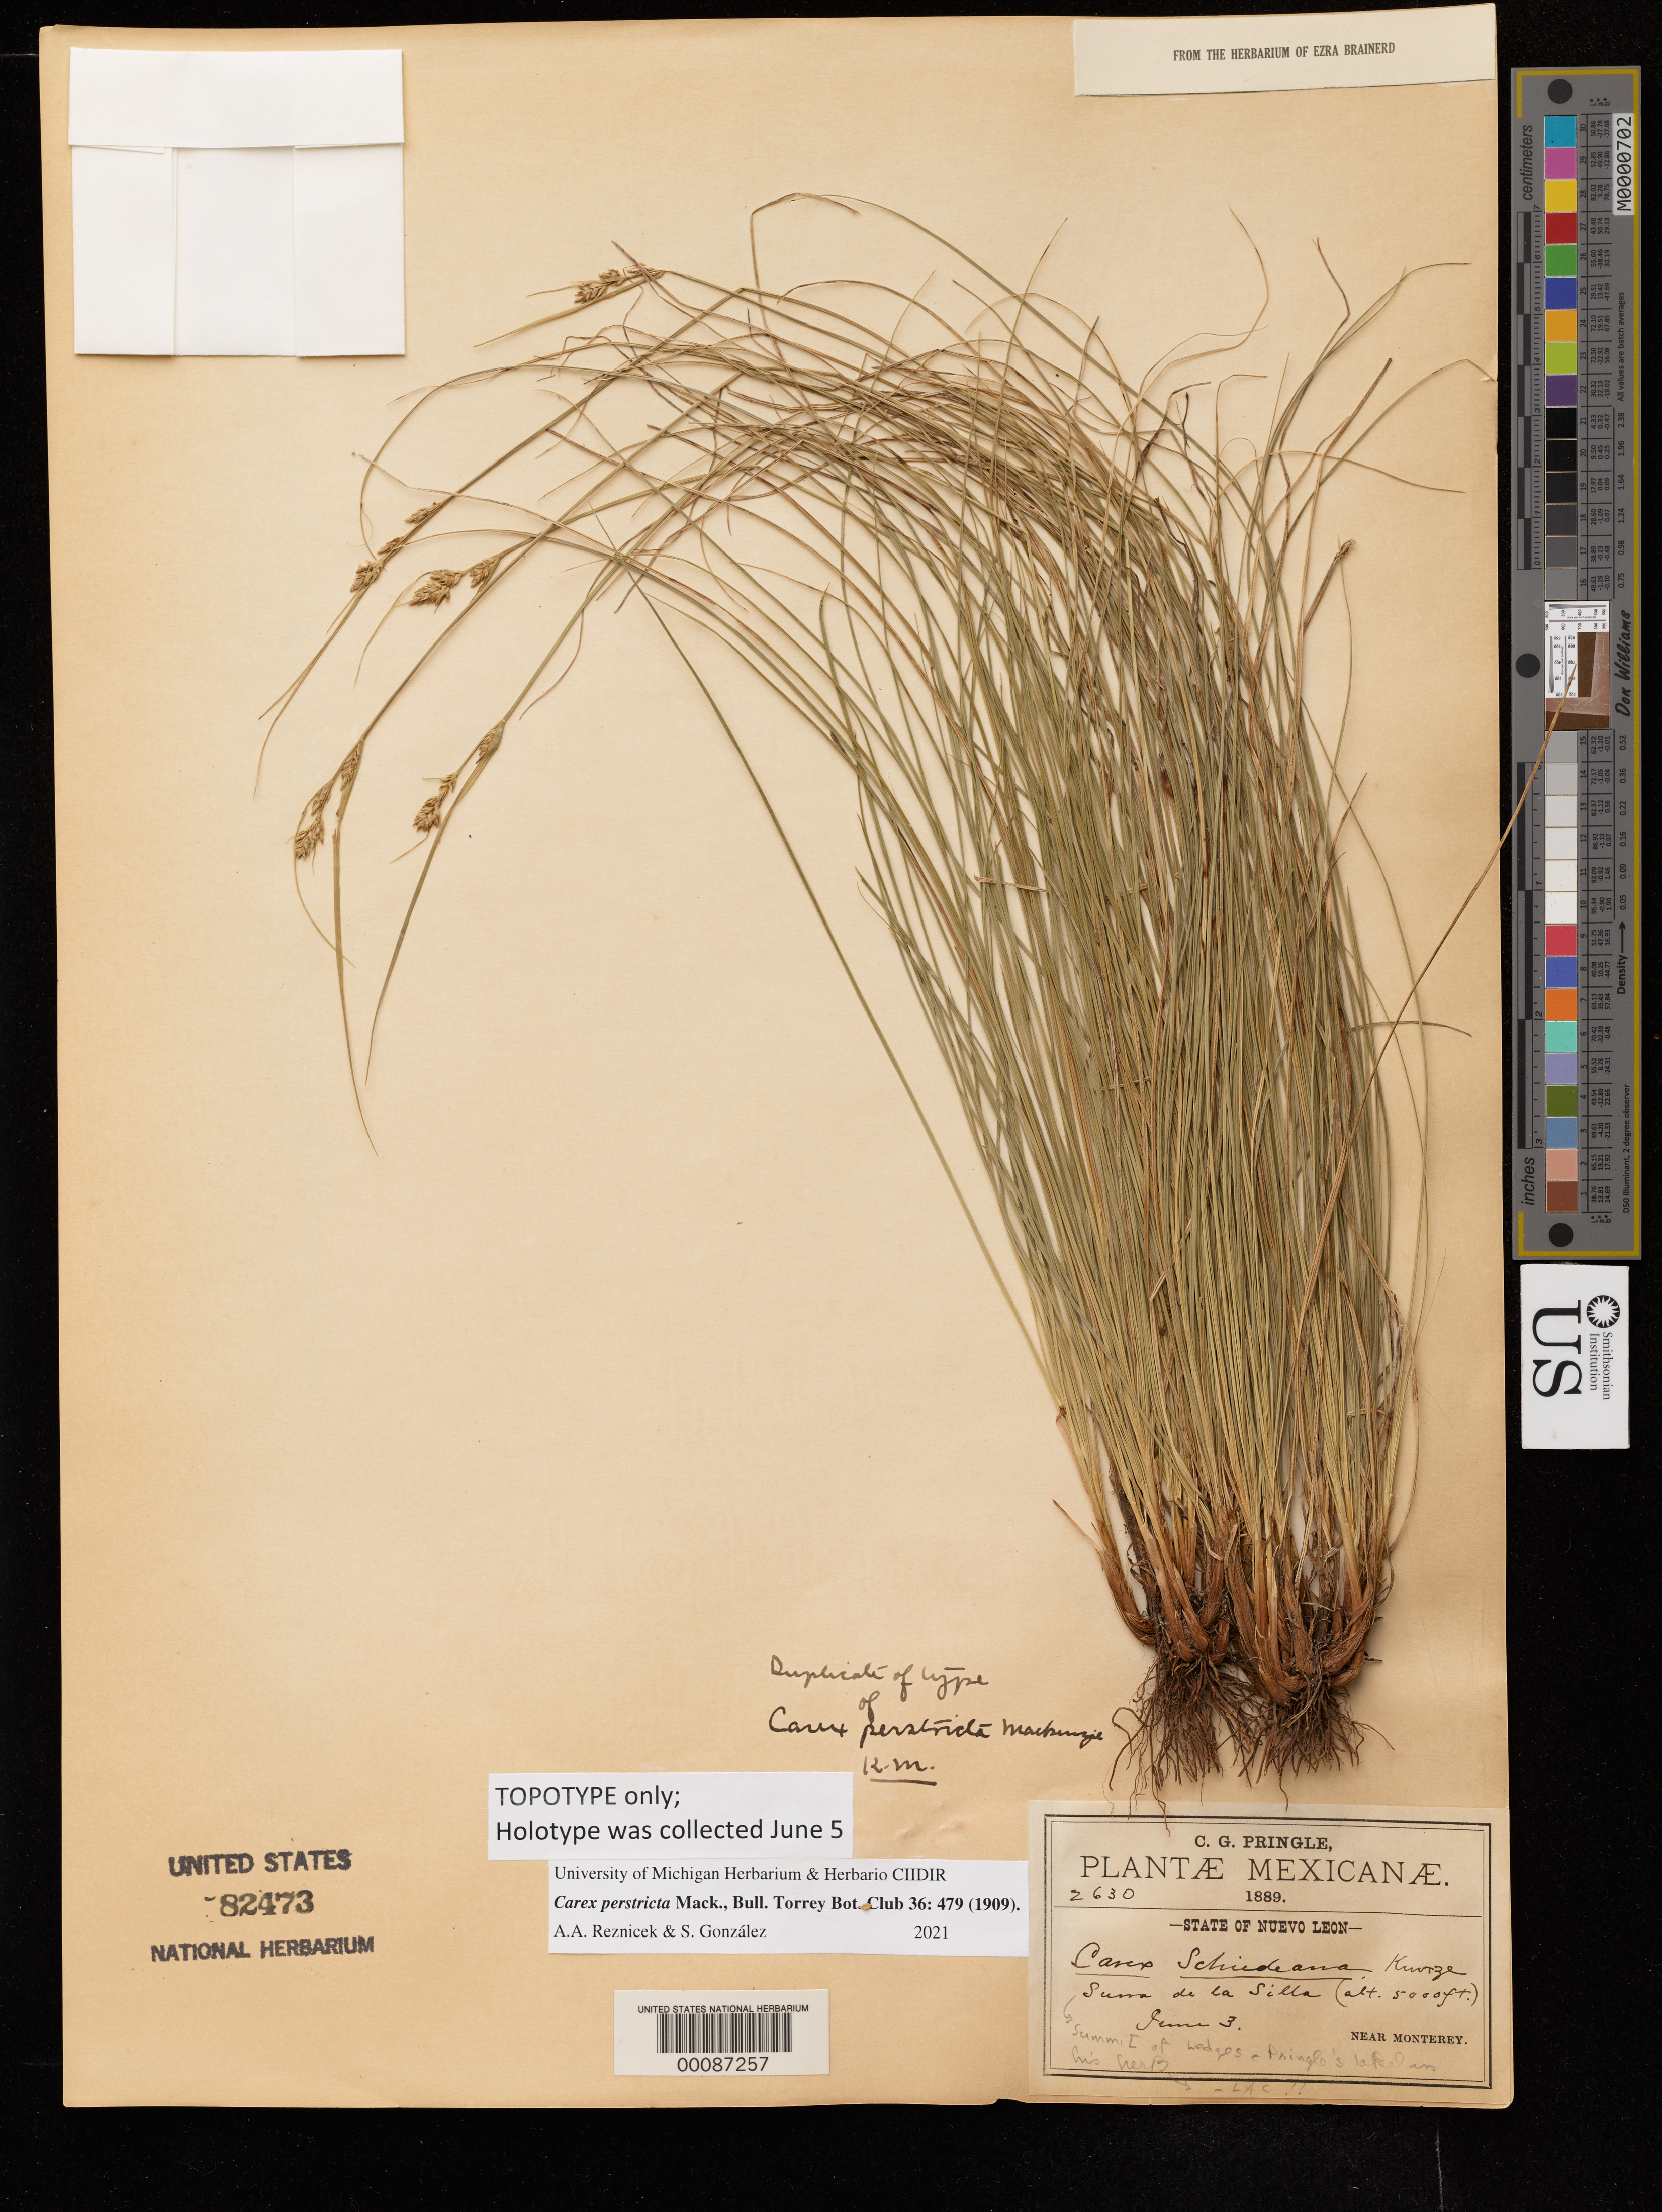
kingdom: Plantae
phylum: Tracheophyta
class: Liliopsida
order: Poales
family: Cyperaceae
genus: Carex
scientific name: Carex perstricta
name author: Mack.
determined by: Reznicek, A. A.; Gonzalez, M. S.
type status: Topotype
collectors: C. G. Pringle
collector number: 2630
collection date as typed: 03 Jul 1889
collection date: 1889-07-03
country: Mexico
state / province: Nuevo León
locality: Summit of Ledgos; alt. 5000 ft.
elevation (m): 1524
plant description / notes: Originally noted as an isotype but redesignated as a topotype (annotation author unknown).; Duplicate of type of Carex perstricta Mack.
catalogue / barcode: US 82473